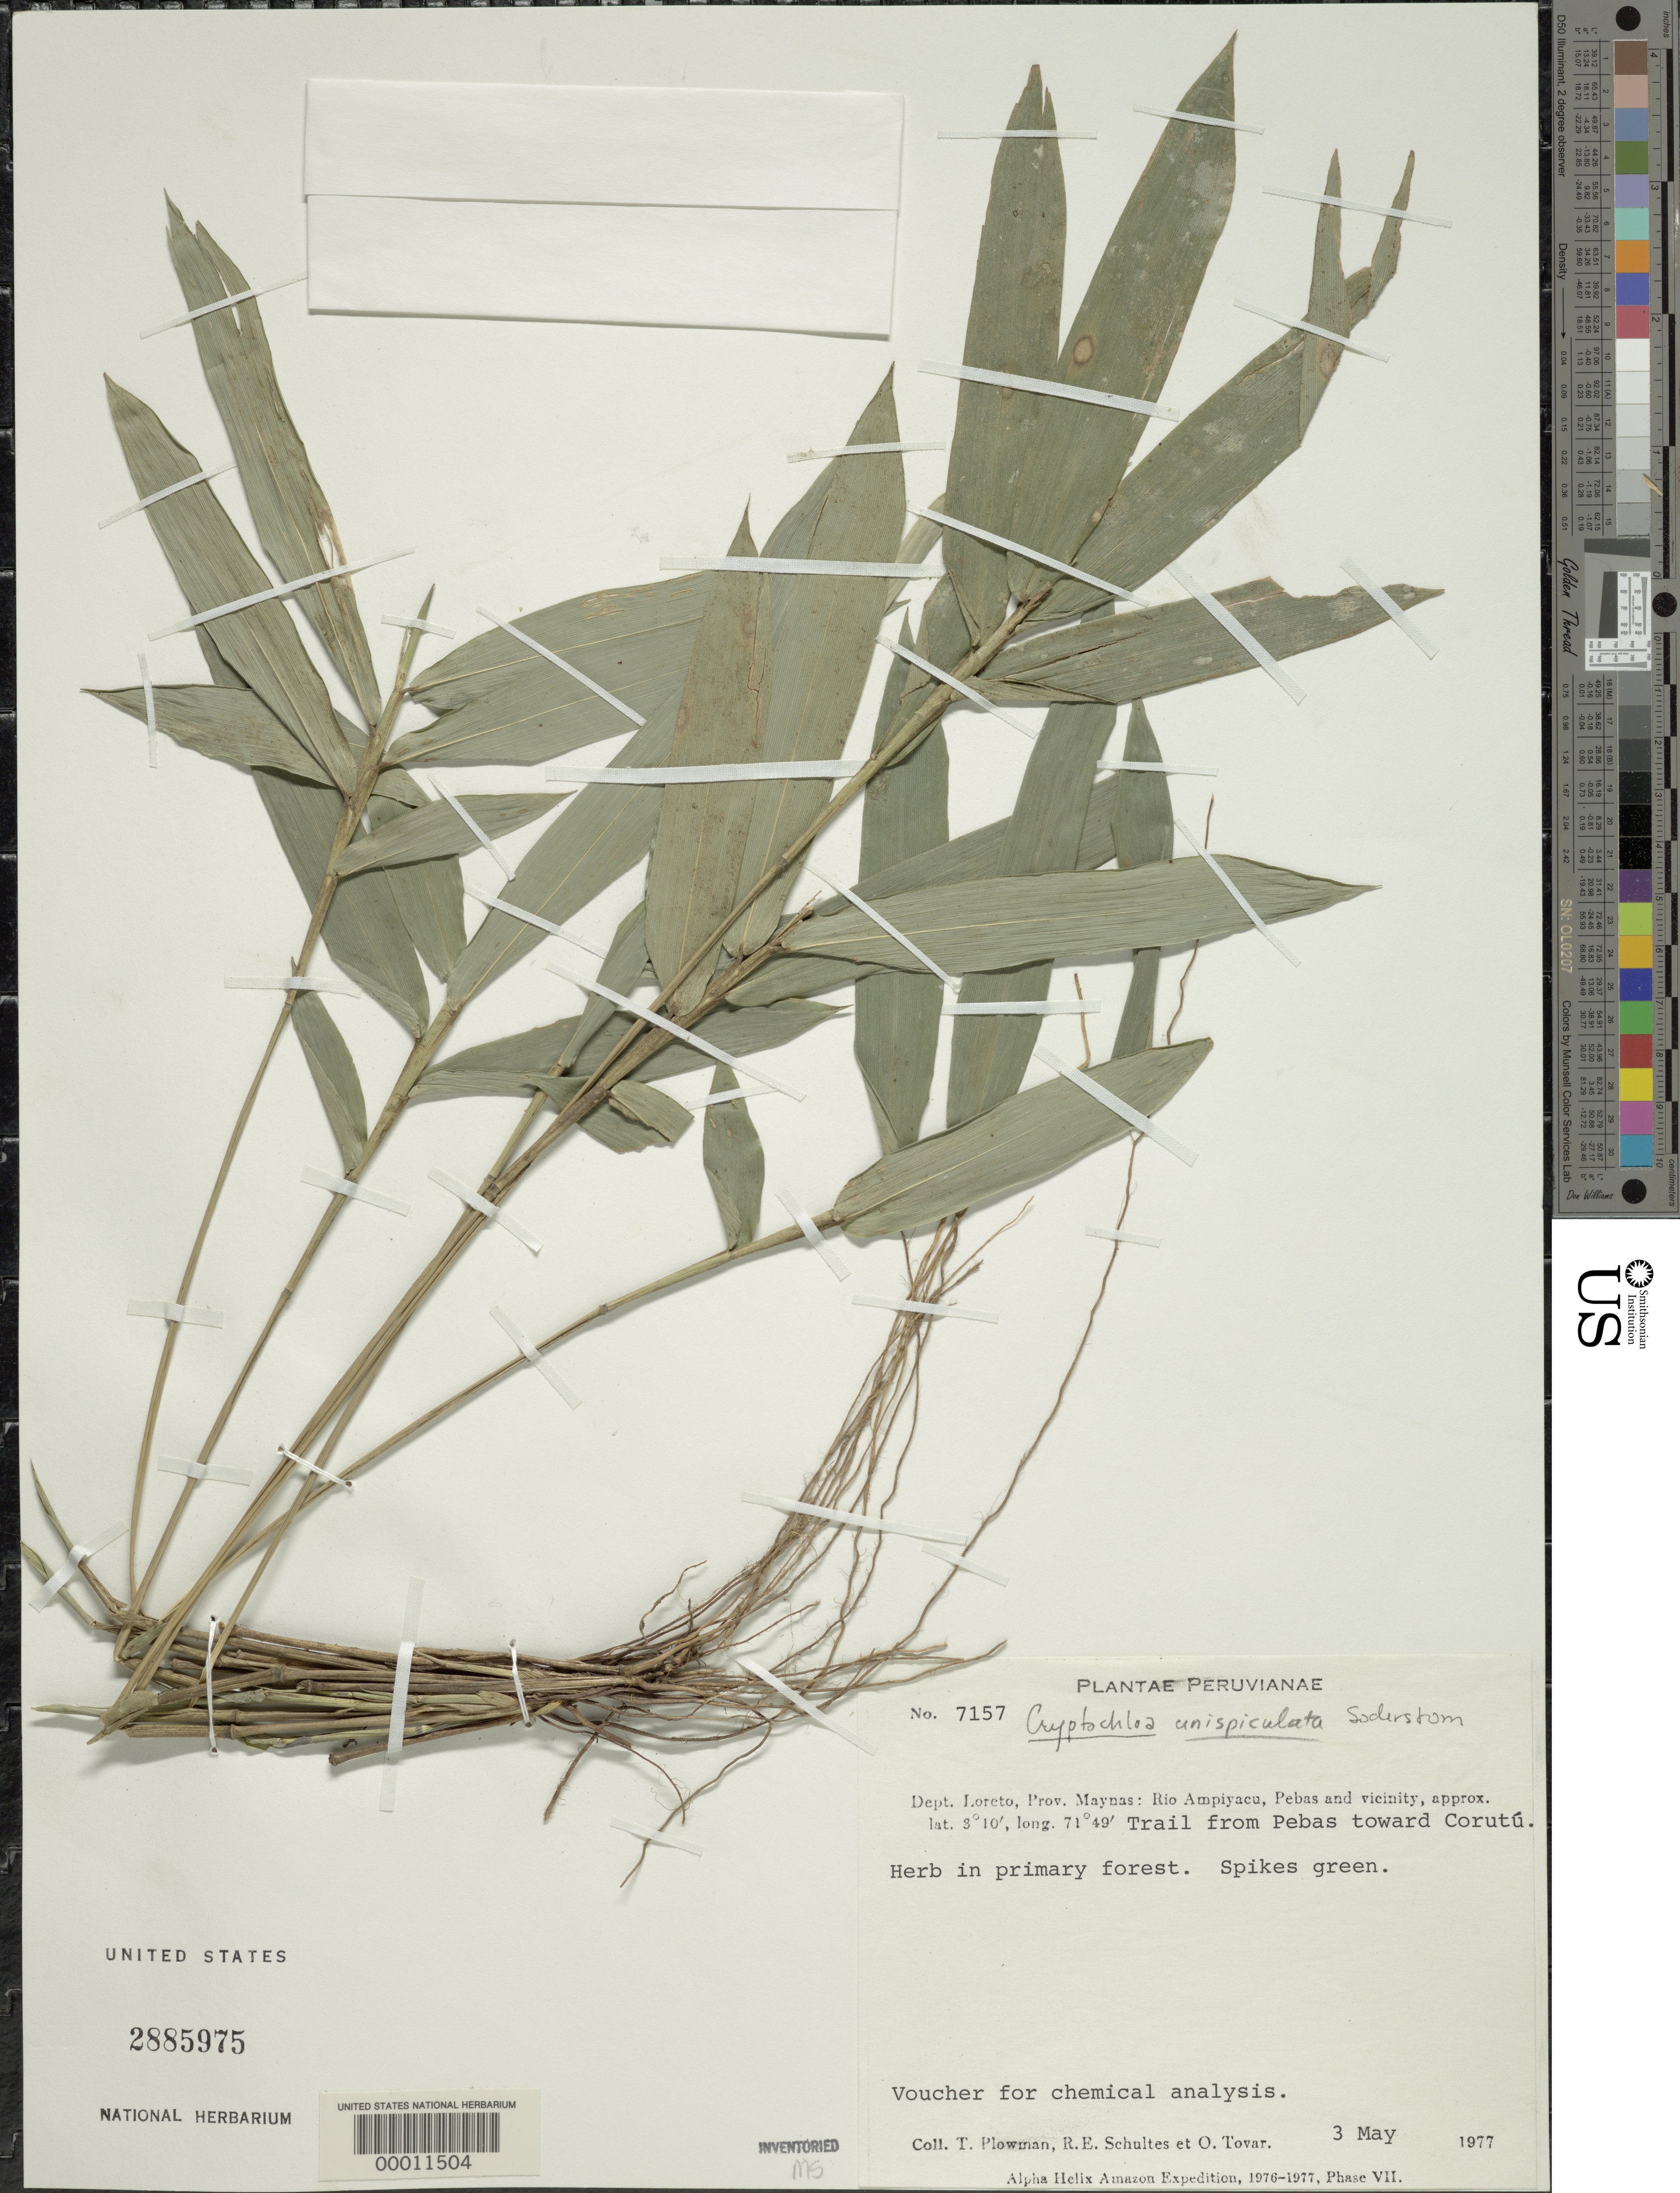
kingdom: Plantae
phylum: Tracheophyta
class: Liliopsida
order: Poales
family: Poaceae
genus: Cryptochloa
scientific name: Cryptochloa unispiculata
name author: Soderstr.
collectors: T. Plowman, R. E. Schultes & Ó. Tovar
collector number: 7157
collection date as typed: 03 May 1977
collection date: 1977-05-03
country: Peru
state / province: Loreto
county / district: Maynas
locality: Rio ampiyacu, pebas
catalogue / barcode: US 2885975